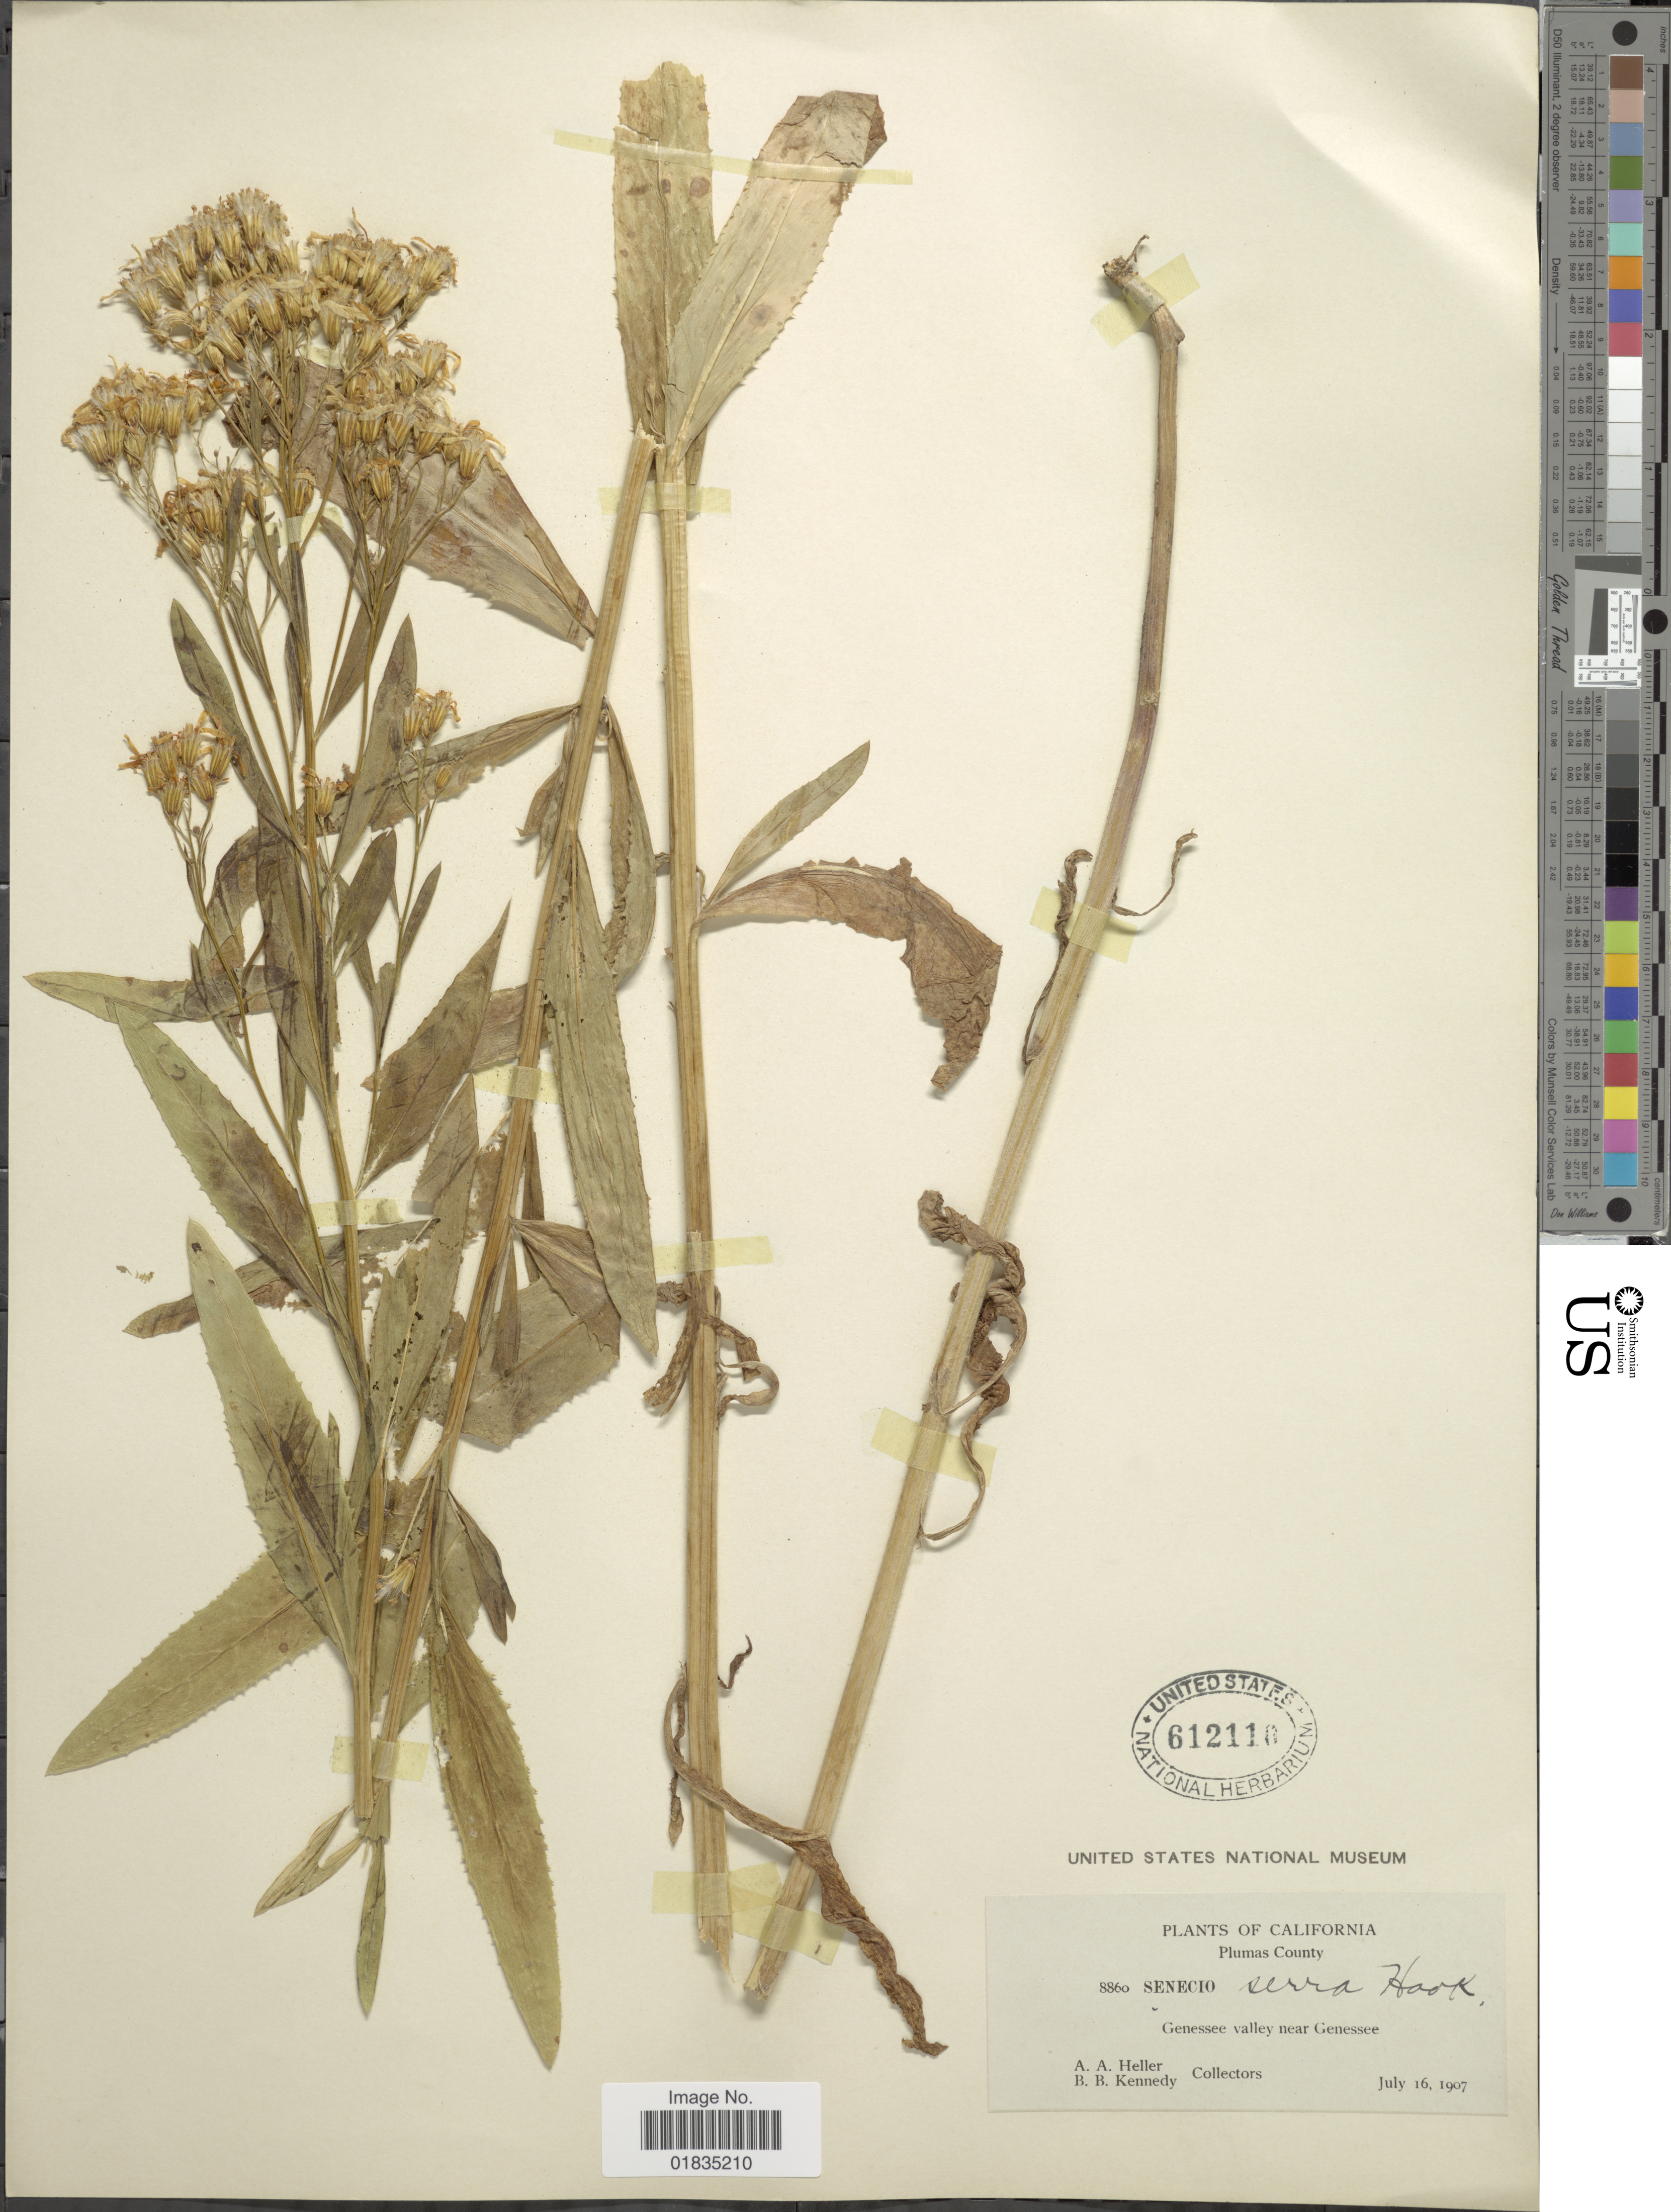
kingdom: Plantae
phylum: Tracheophyta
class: Magnoliopsida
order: Asterales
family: Asteraceae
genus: Senecio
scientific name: Senecio serra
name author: Hook.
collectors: A. A. Heller & B. Kennedy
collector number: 8860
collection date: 1907-07-16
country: United States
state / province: California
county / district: Plumas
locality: Plumas County, genessee valley near Genessee.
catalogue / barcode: US 612116